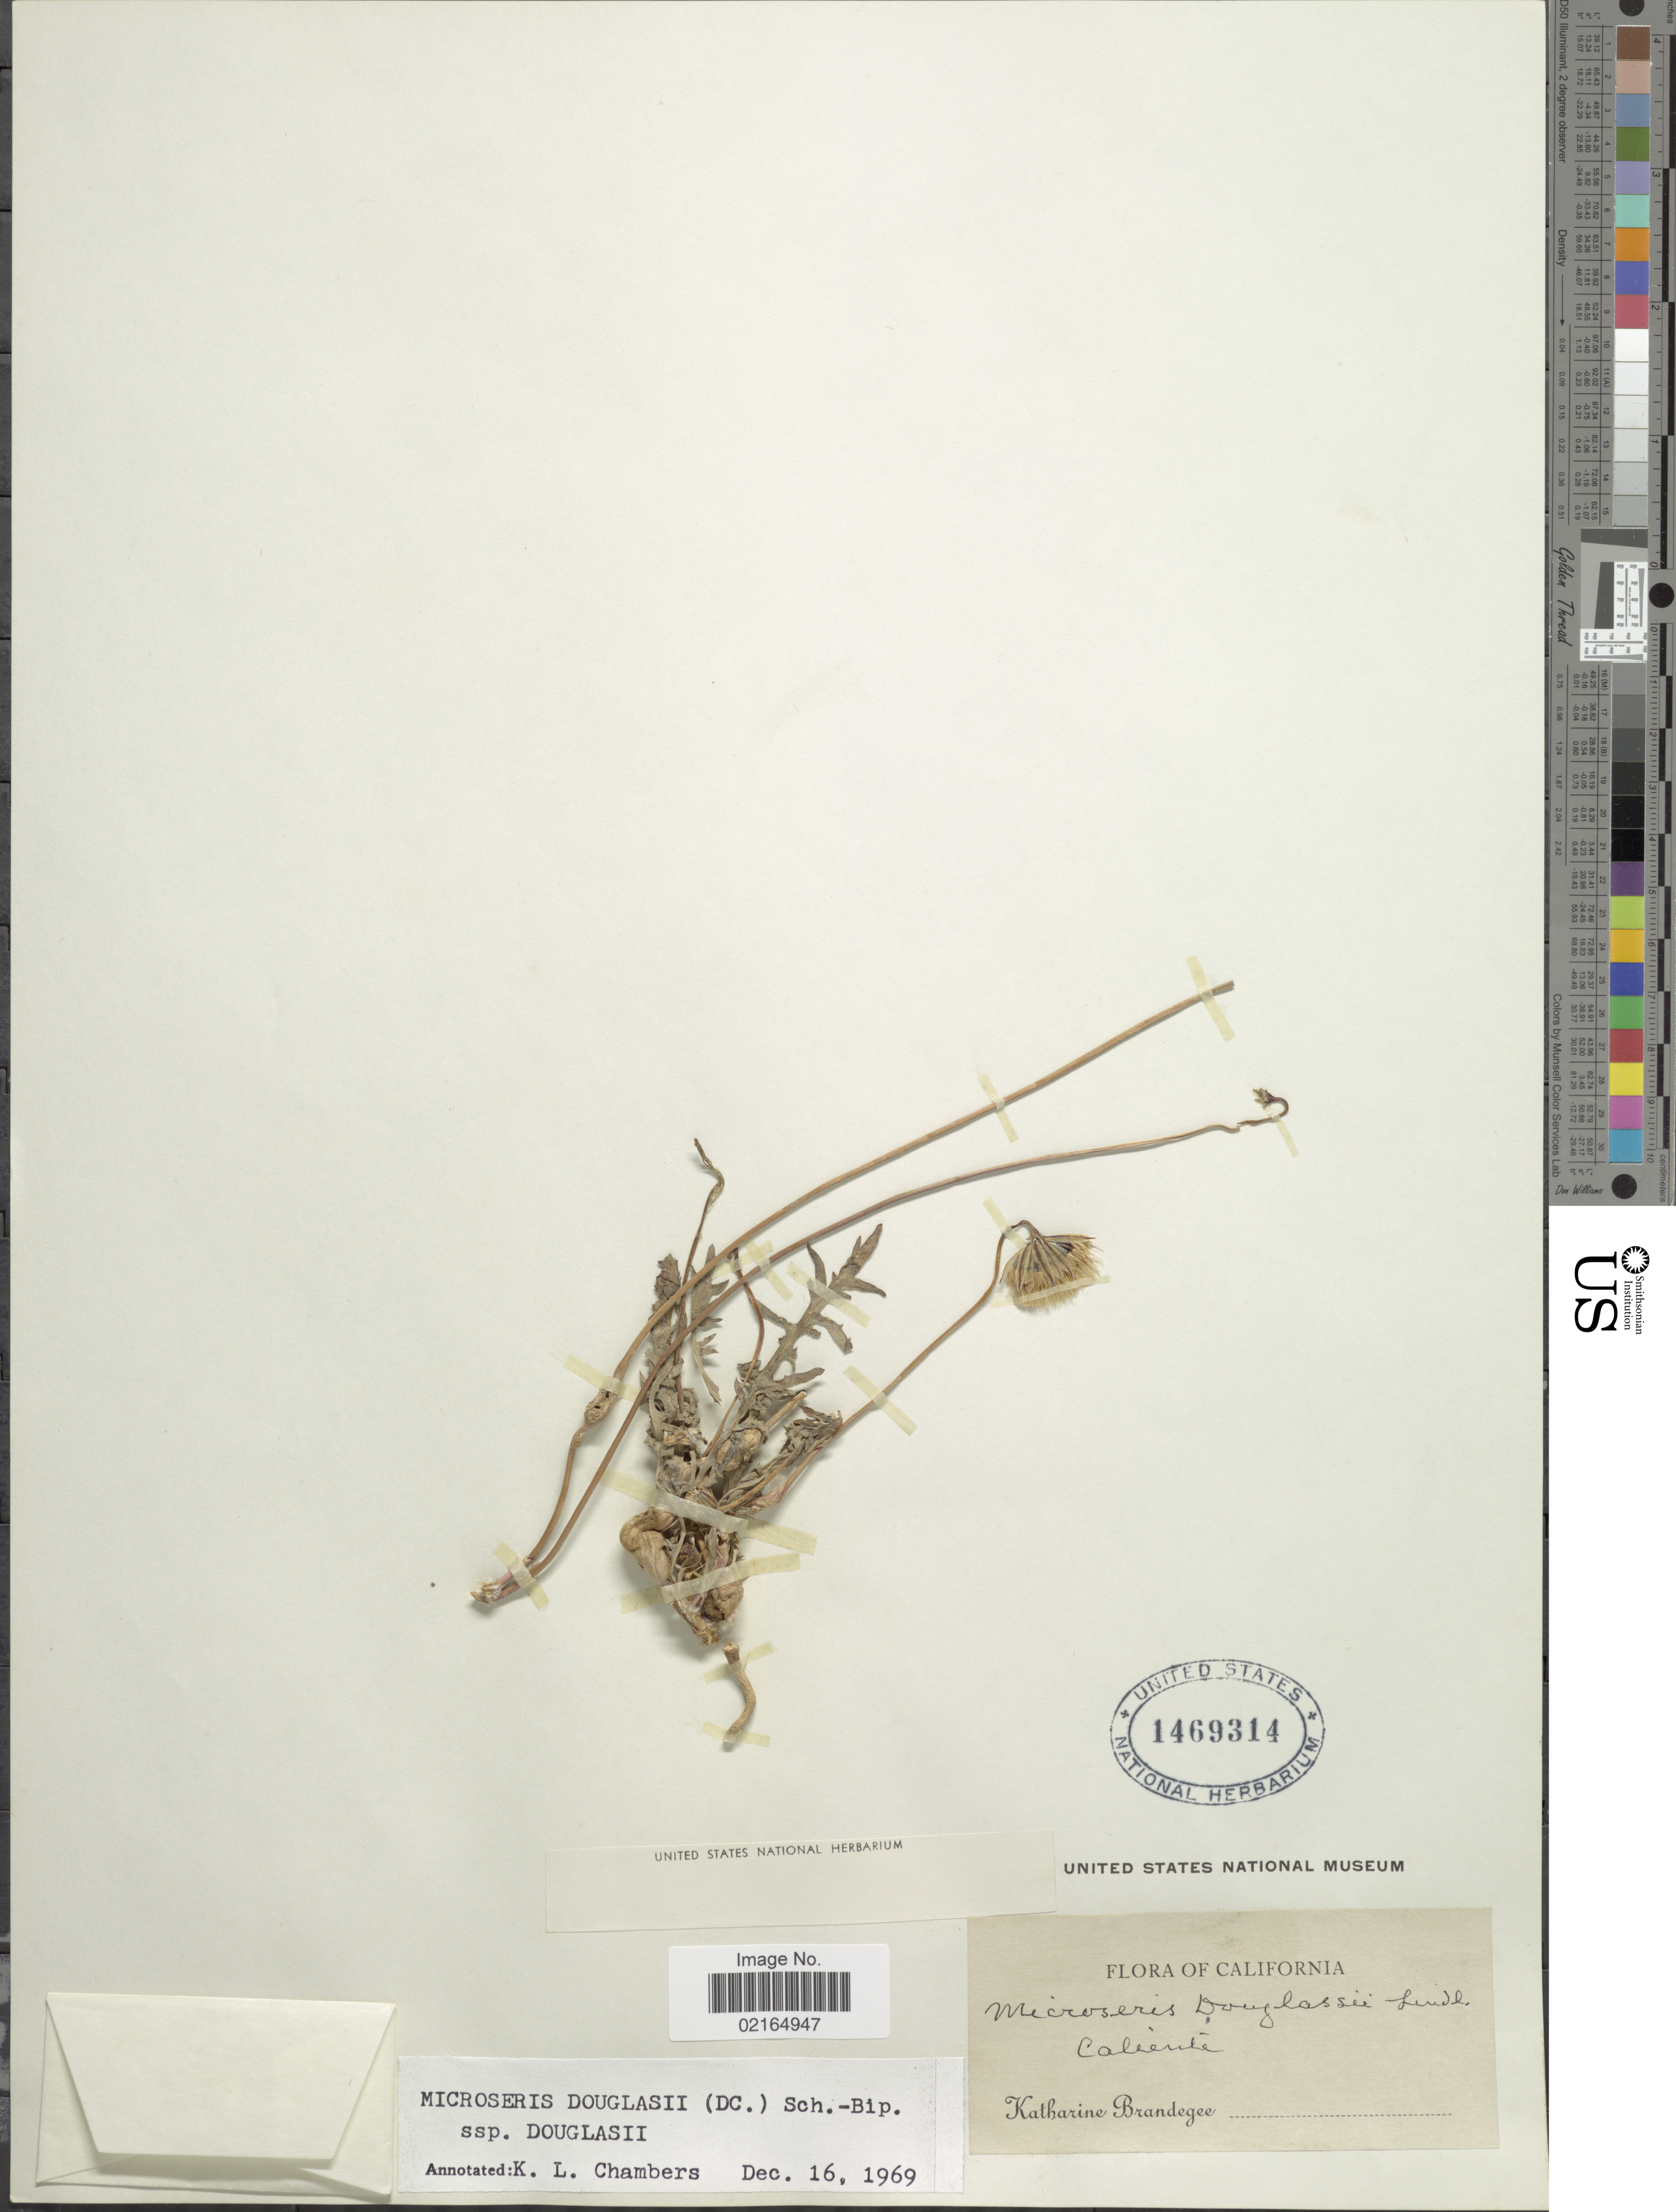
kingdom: Plantae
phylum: Tracheophyta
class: Magnoliopsida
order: Asterales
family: Asteraceae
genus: Microseris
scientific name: Microseris douglasii subsp. douglasii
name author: (DC.) Sch. Bip.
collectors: M. K. Brandegee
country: United States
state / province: California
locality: Caliente.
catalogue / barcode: US 1469314